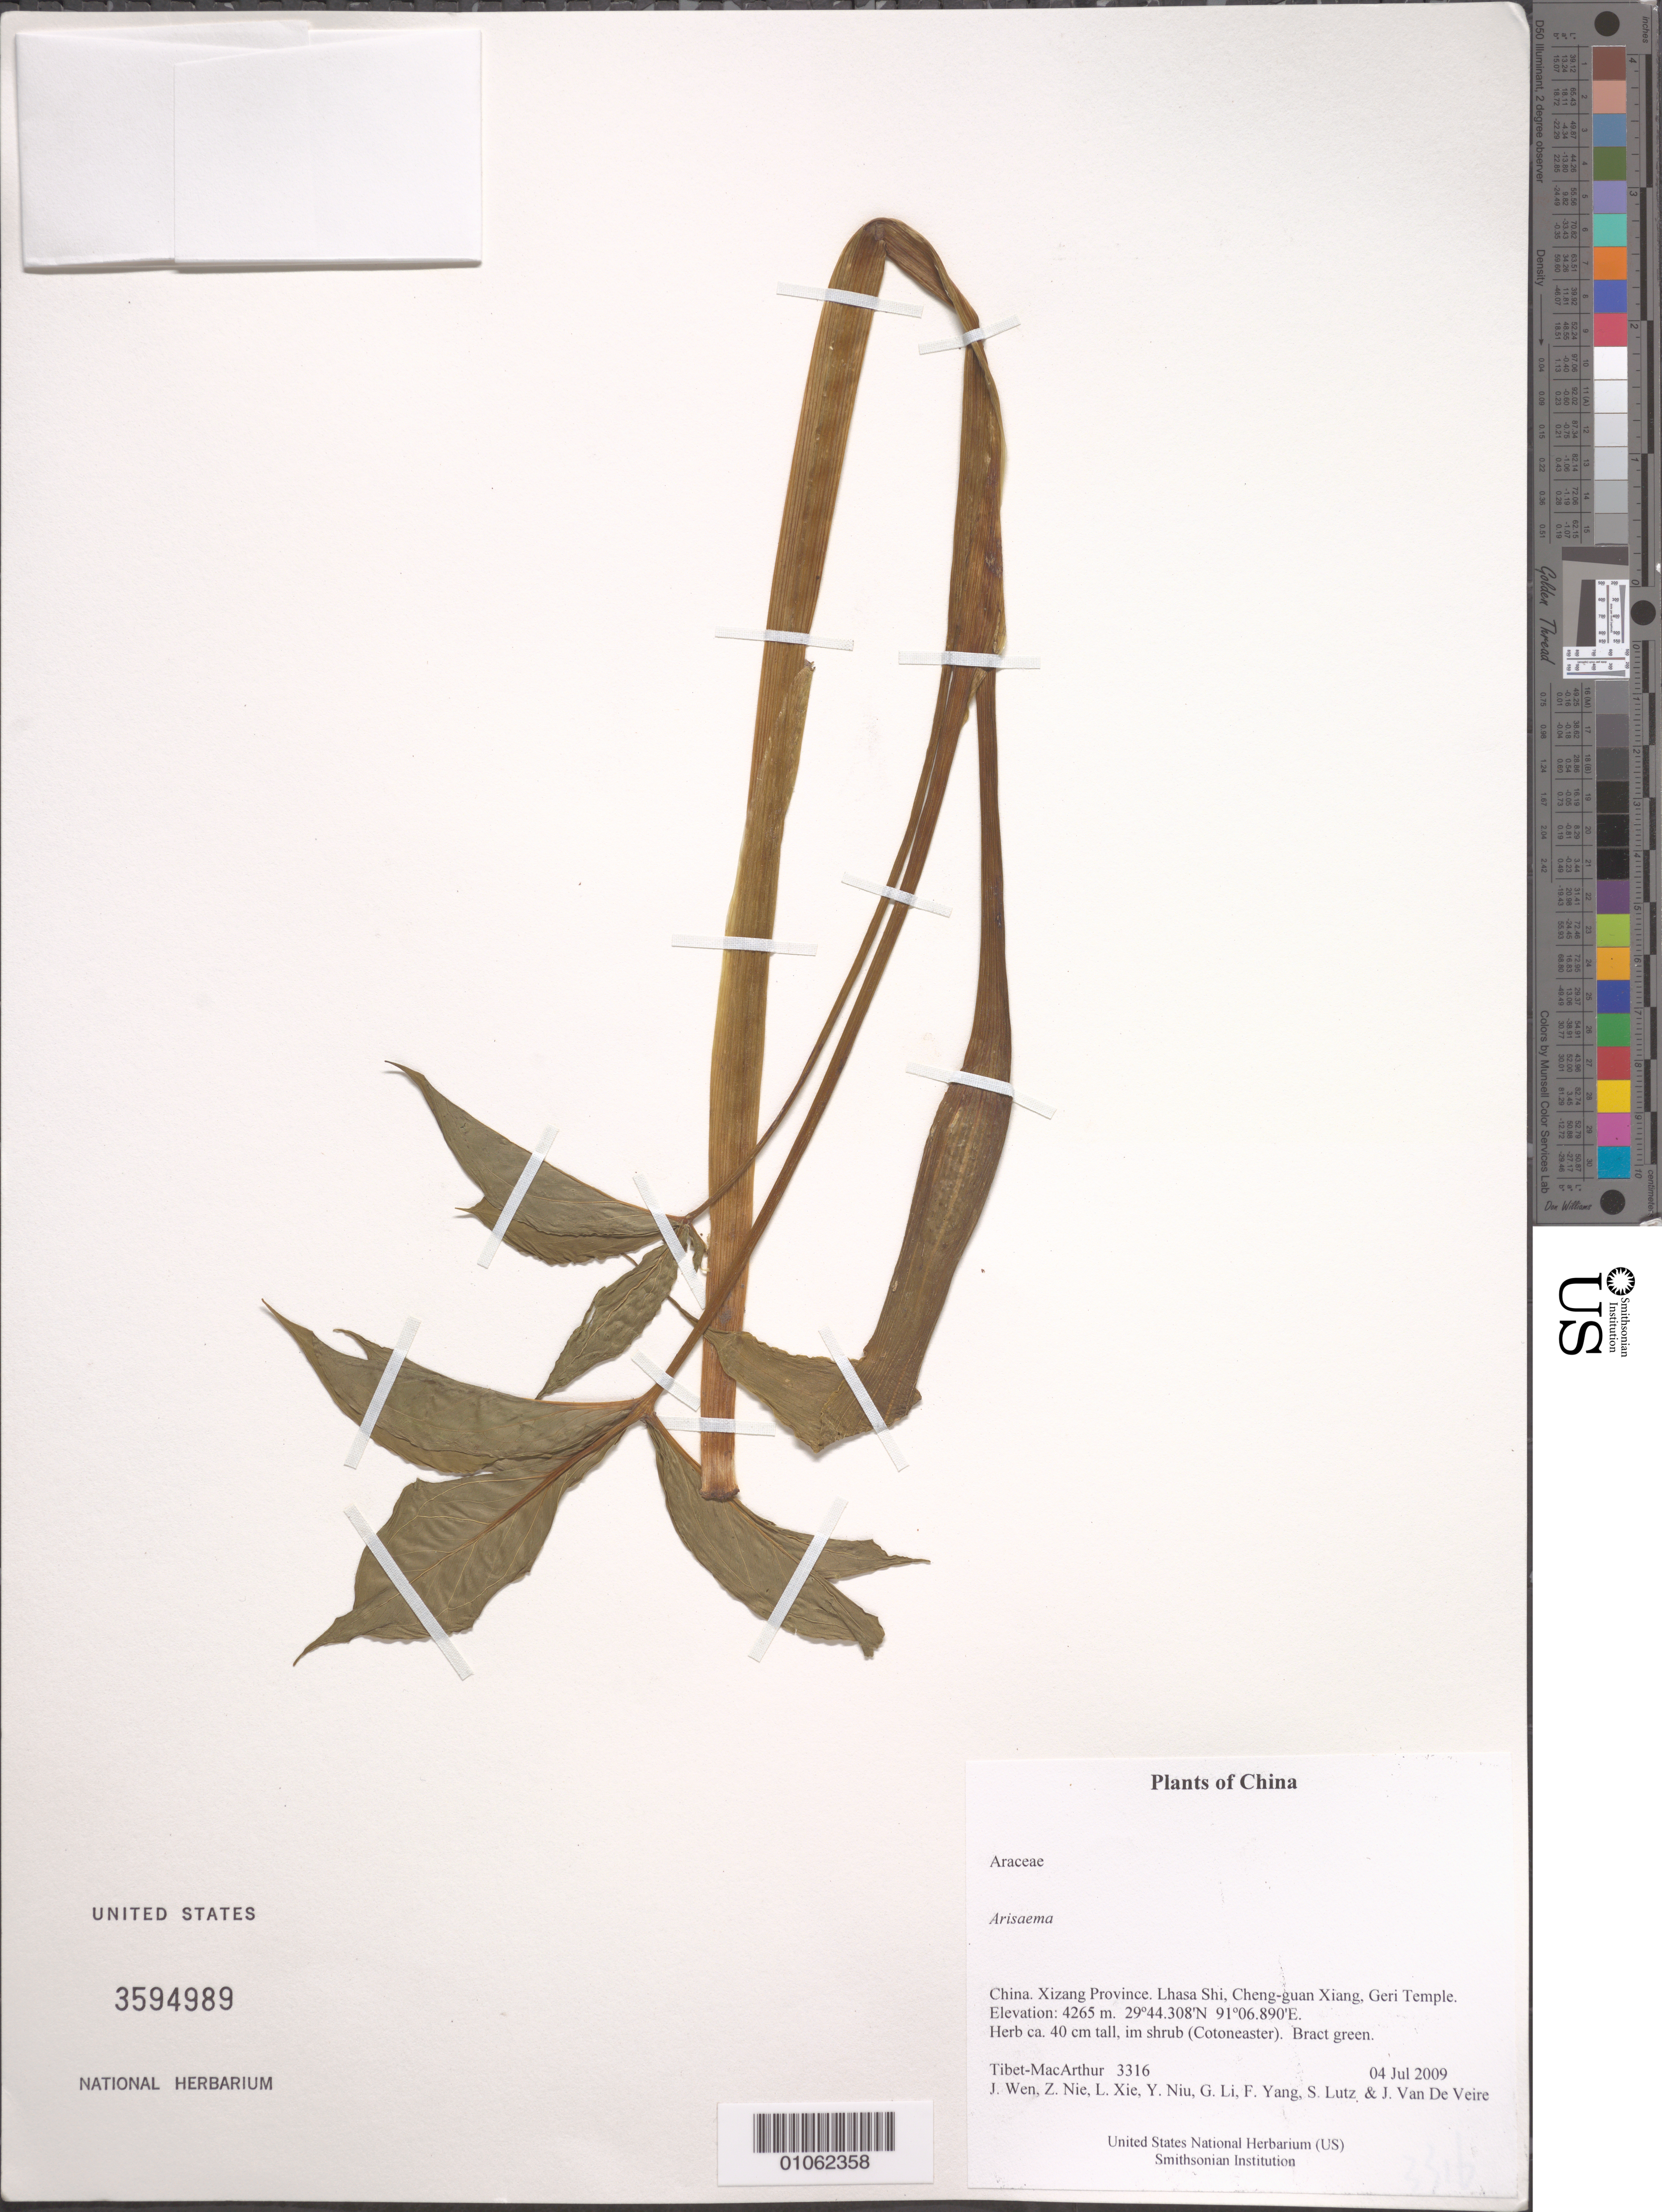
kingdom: Plantae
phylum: Tracheophyta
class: Liliopsida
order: Alismatales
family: Araceae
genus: Arisaema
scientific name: Arisaema jacquemontii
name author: Blume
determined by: Ma, Zheng Xu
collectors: Tibet-MacArthur, J. Wen, Z. Nie, L. Xie, Y. Niu, G. Li, F. Yang, S. Lutz & J. Van De Veire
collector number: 3316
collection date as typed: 04 Jul 2009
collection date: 2009-07-04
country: China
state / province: Xizang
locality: Lhasa Shi, Cheng-guan Xiang, Geri Temple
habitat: In shrub (Cotoneaster).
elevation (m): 4265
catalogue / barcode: US 3594989